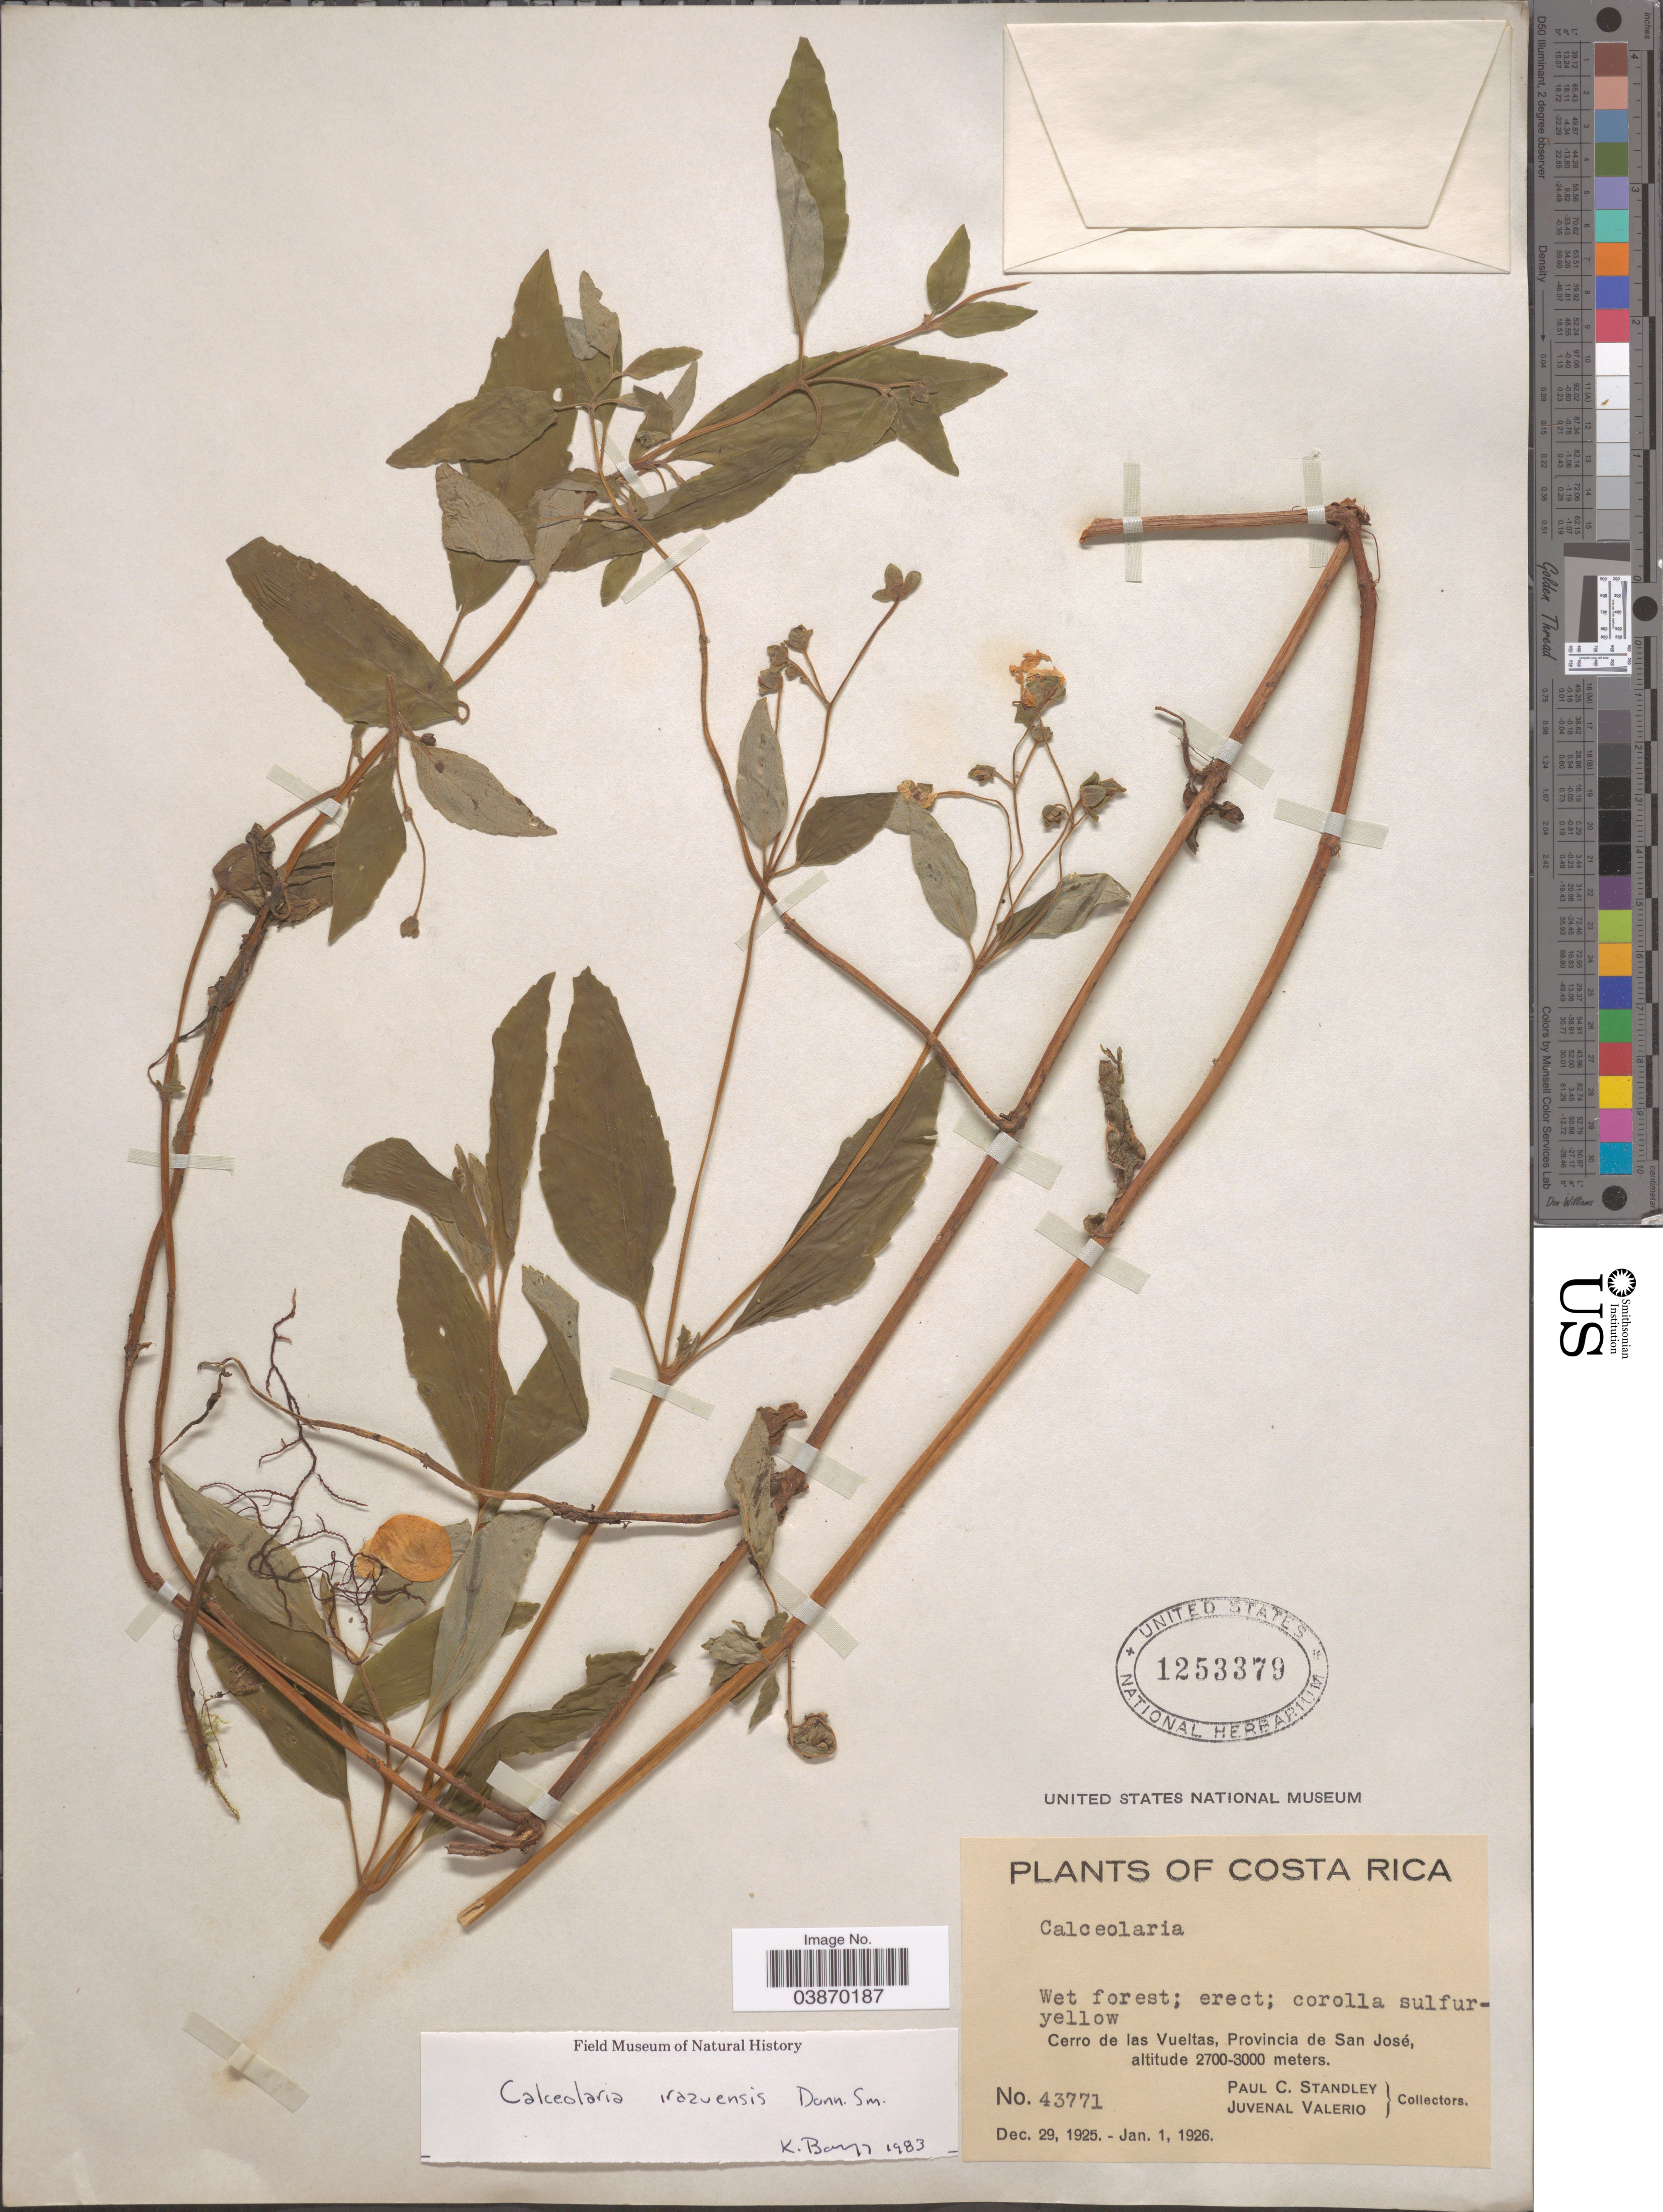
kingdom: Plantae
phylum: Tracheophyta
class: Magnoliopsida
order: Lamiales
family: Calceolariaceae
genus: Calceolaria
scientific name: Calceolaria irazuensis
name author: Donn. Sm.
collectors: P. C. Standley & J. Valerio R.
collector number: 43771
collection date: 1925-12-29/1926-01-01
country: Costa Rica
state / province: San José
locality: Cerro de las Vueltas.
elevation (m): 2700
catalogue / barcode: US 1253379